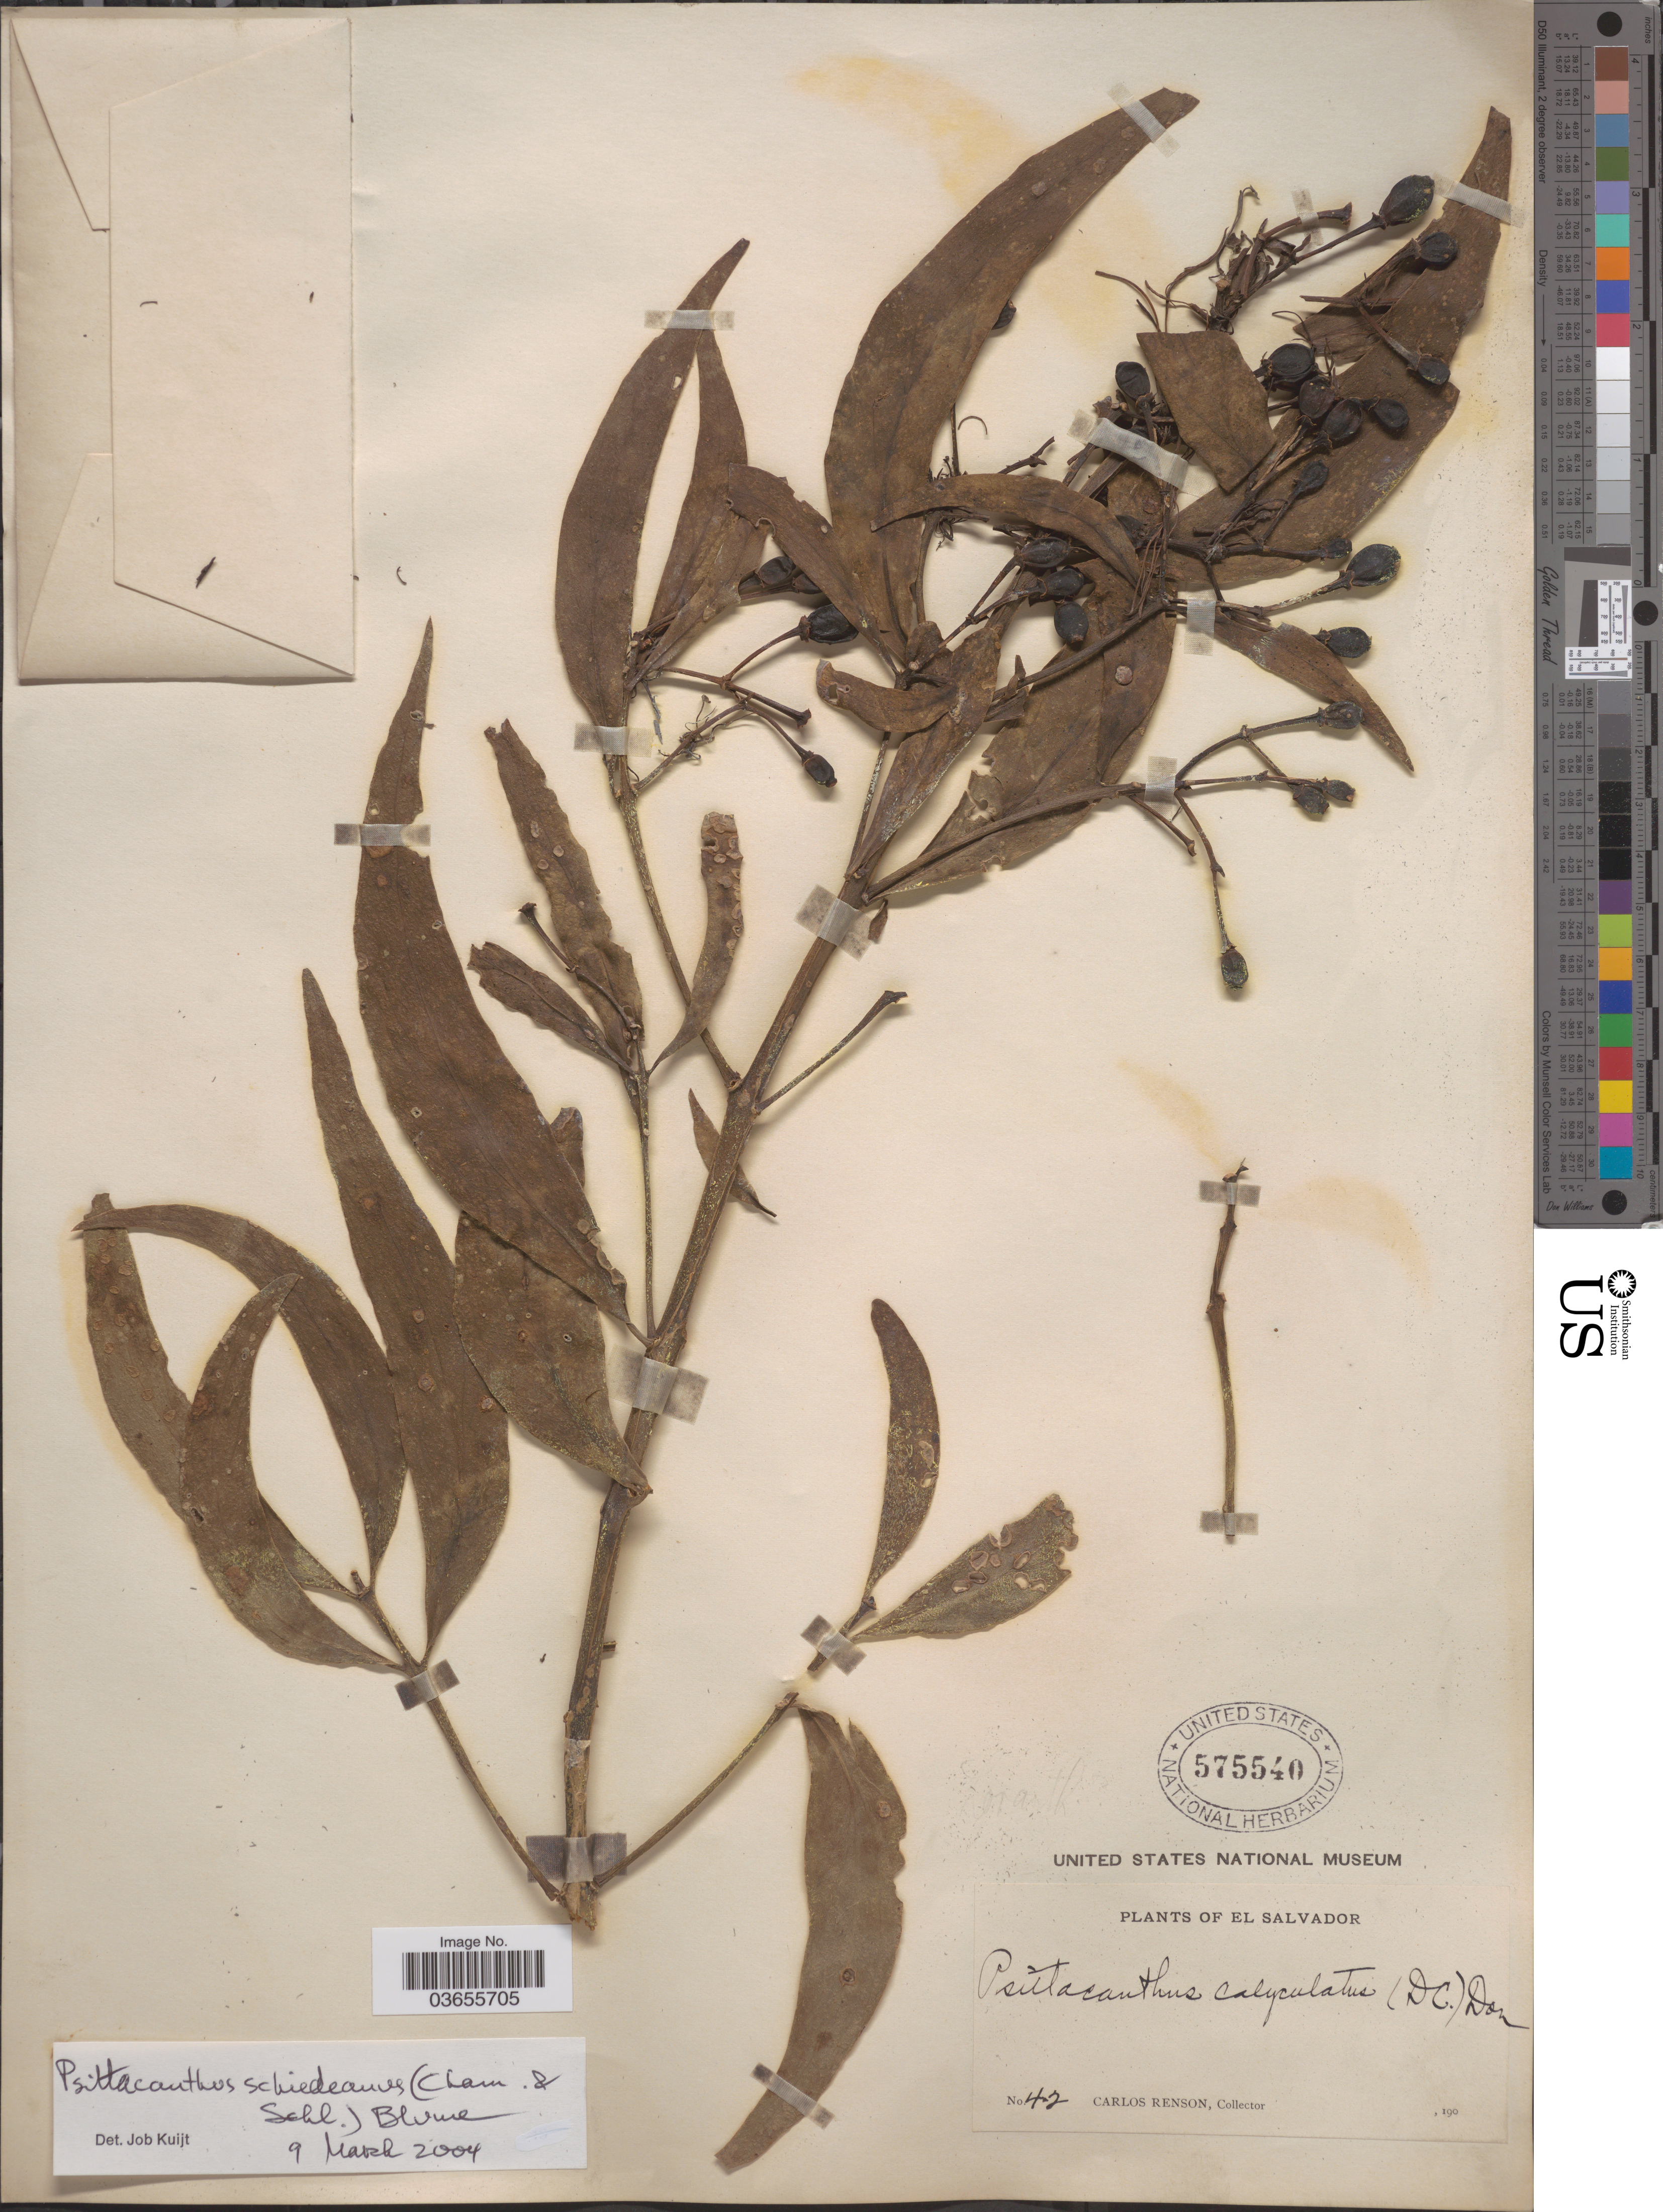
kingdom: Plantae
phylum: Tracheophyta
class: Magnoliopsida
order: Santalales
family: Loranthaceae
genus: Psittacanthus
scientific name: Psittacanthus schiedeanus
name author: (Schltdl. & Cham.) Blume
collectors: C. Renson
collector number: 42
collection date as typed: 190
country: El Salvador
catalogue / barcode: US 575540